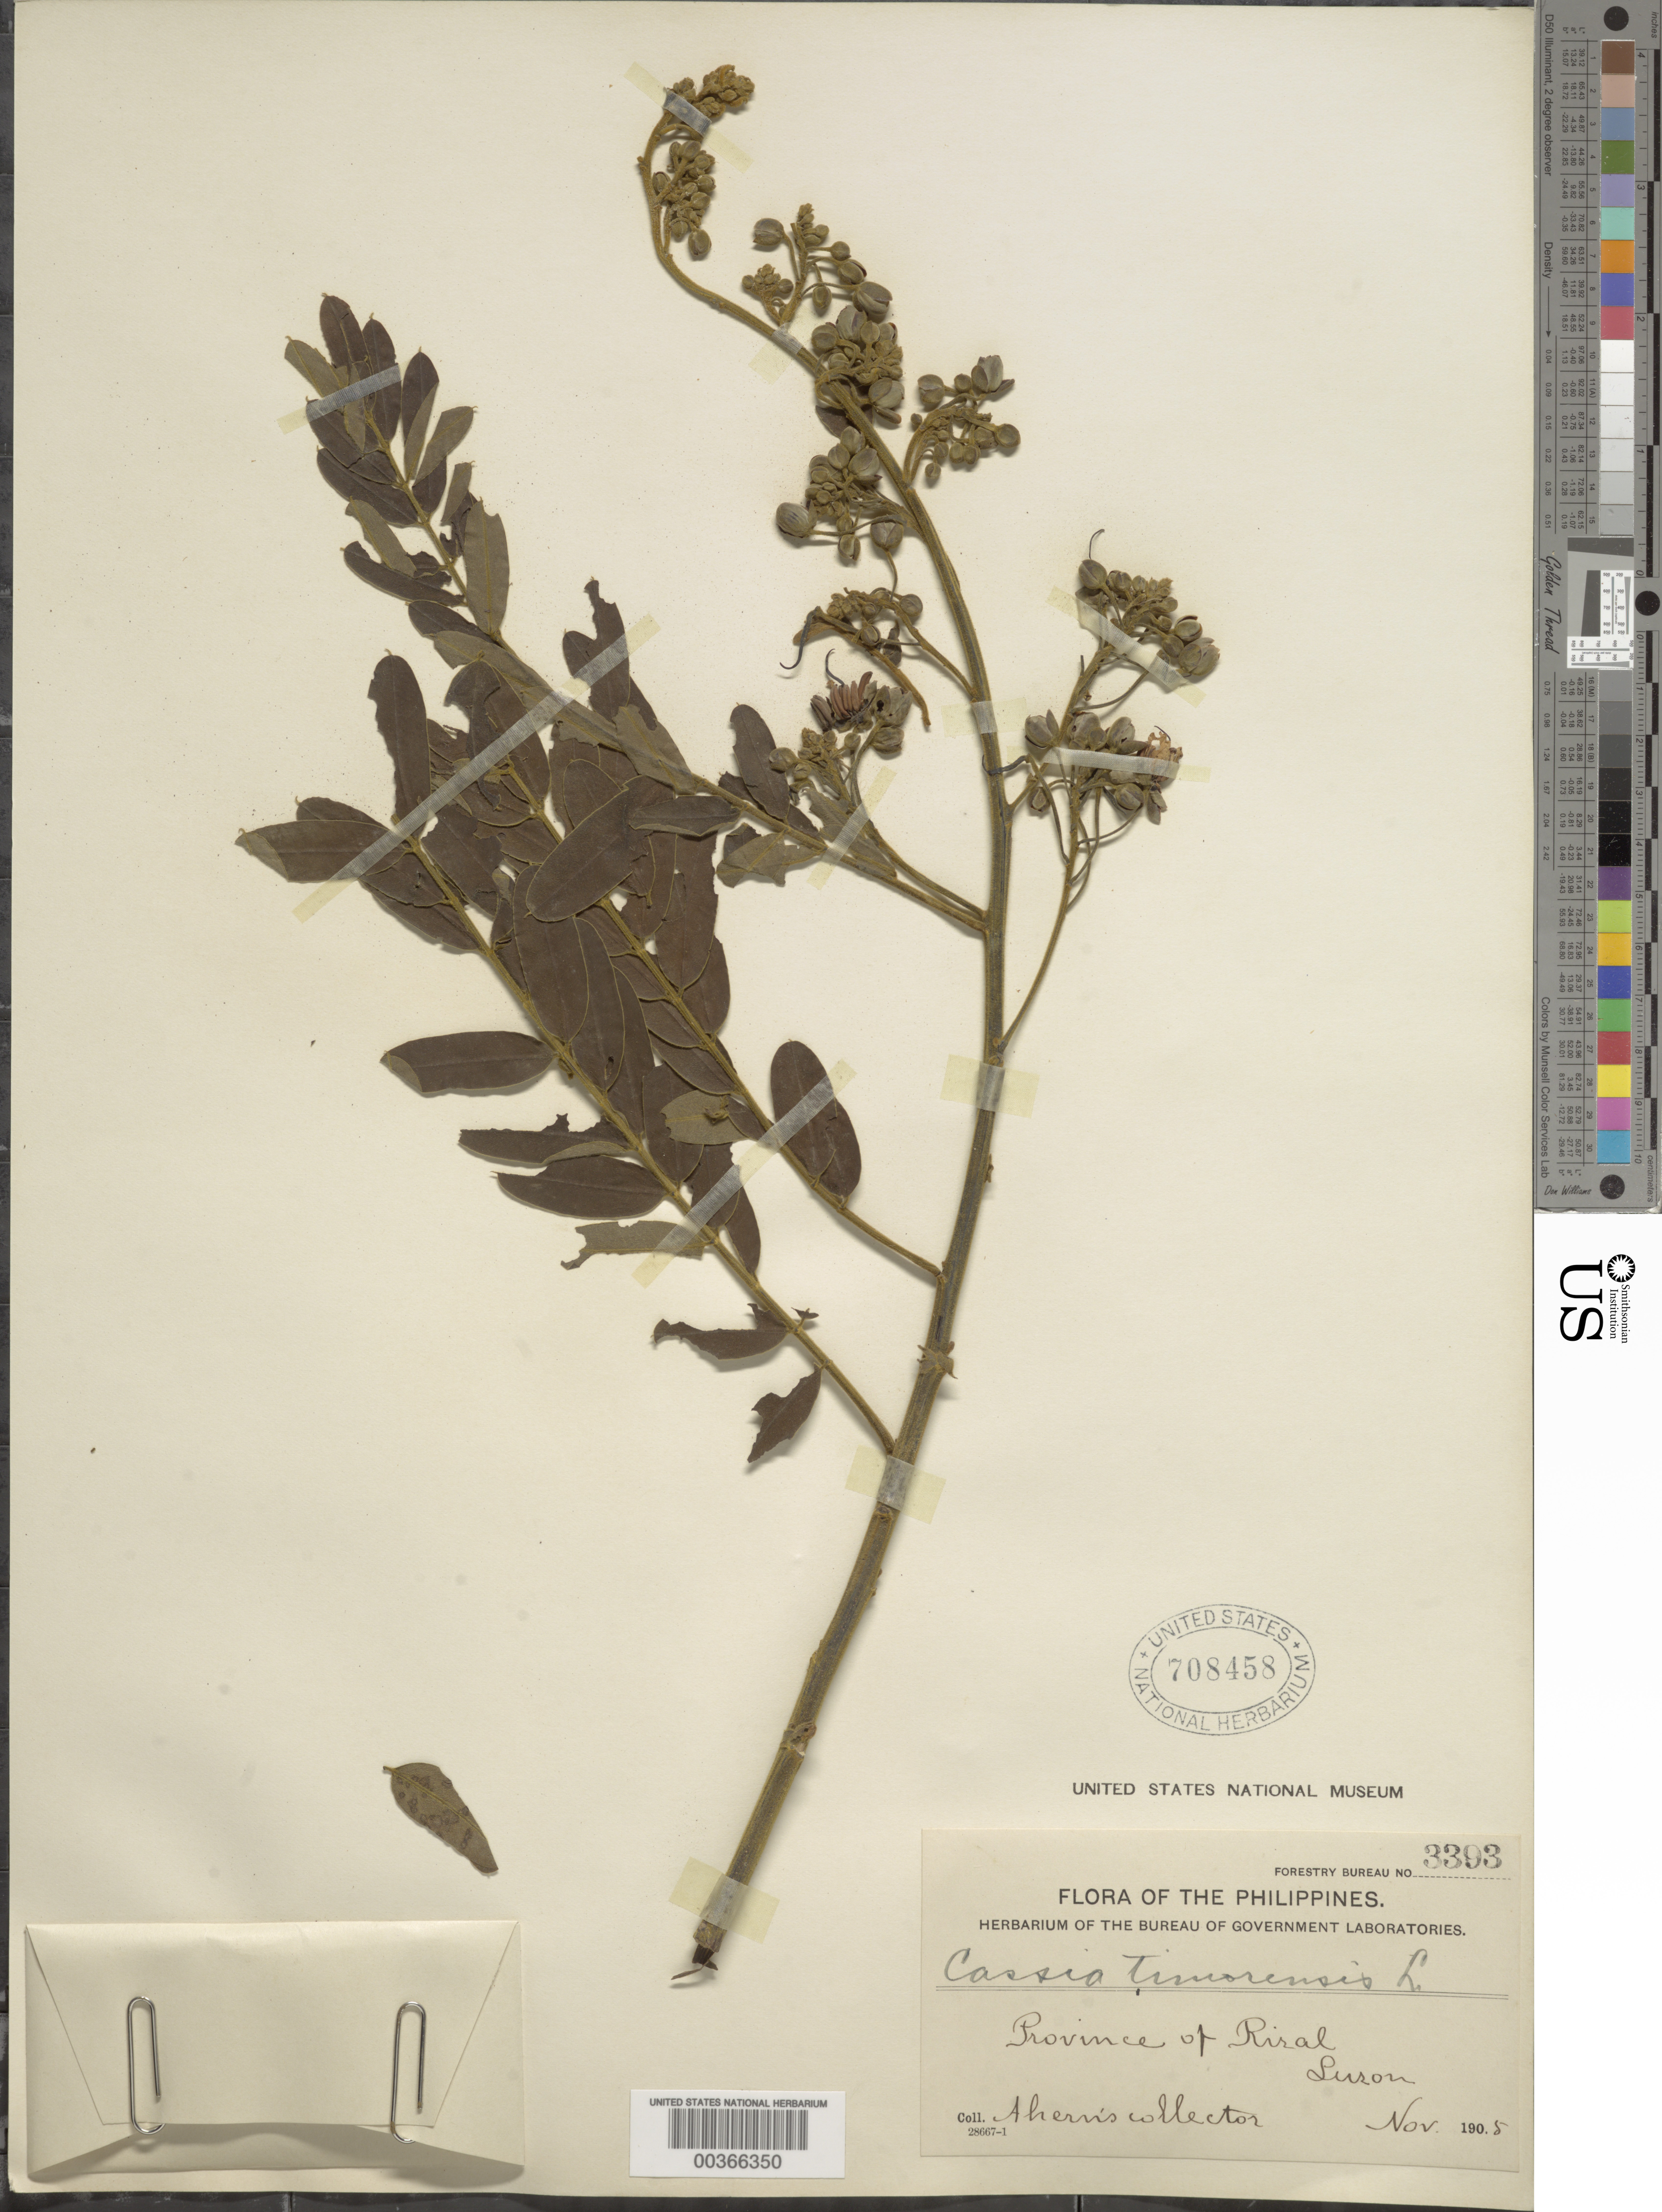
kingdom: Plantae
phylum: Tracheophyta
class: Magnoliopsida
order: Fabales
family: Fabaceae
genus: Senna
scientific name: Senna timorensis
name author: (DC.) H.S. Irwin & Barneby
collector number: Forestry Bureau No. 3393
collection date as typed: Nov 1905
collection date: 1905-11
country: Philippines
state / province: Calabarzon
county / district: Rizal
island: Luzon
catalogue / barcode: US 708458